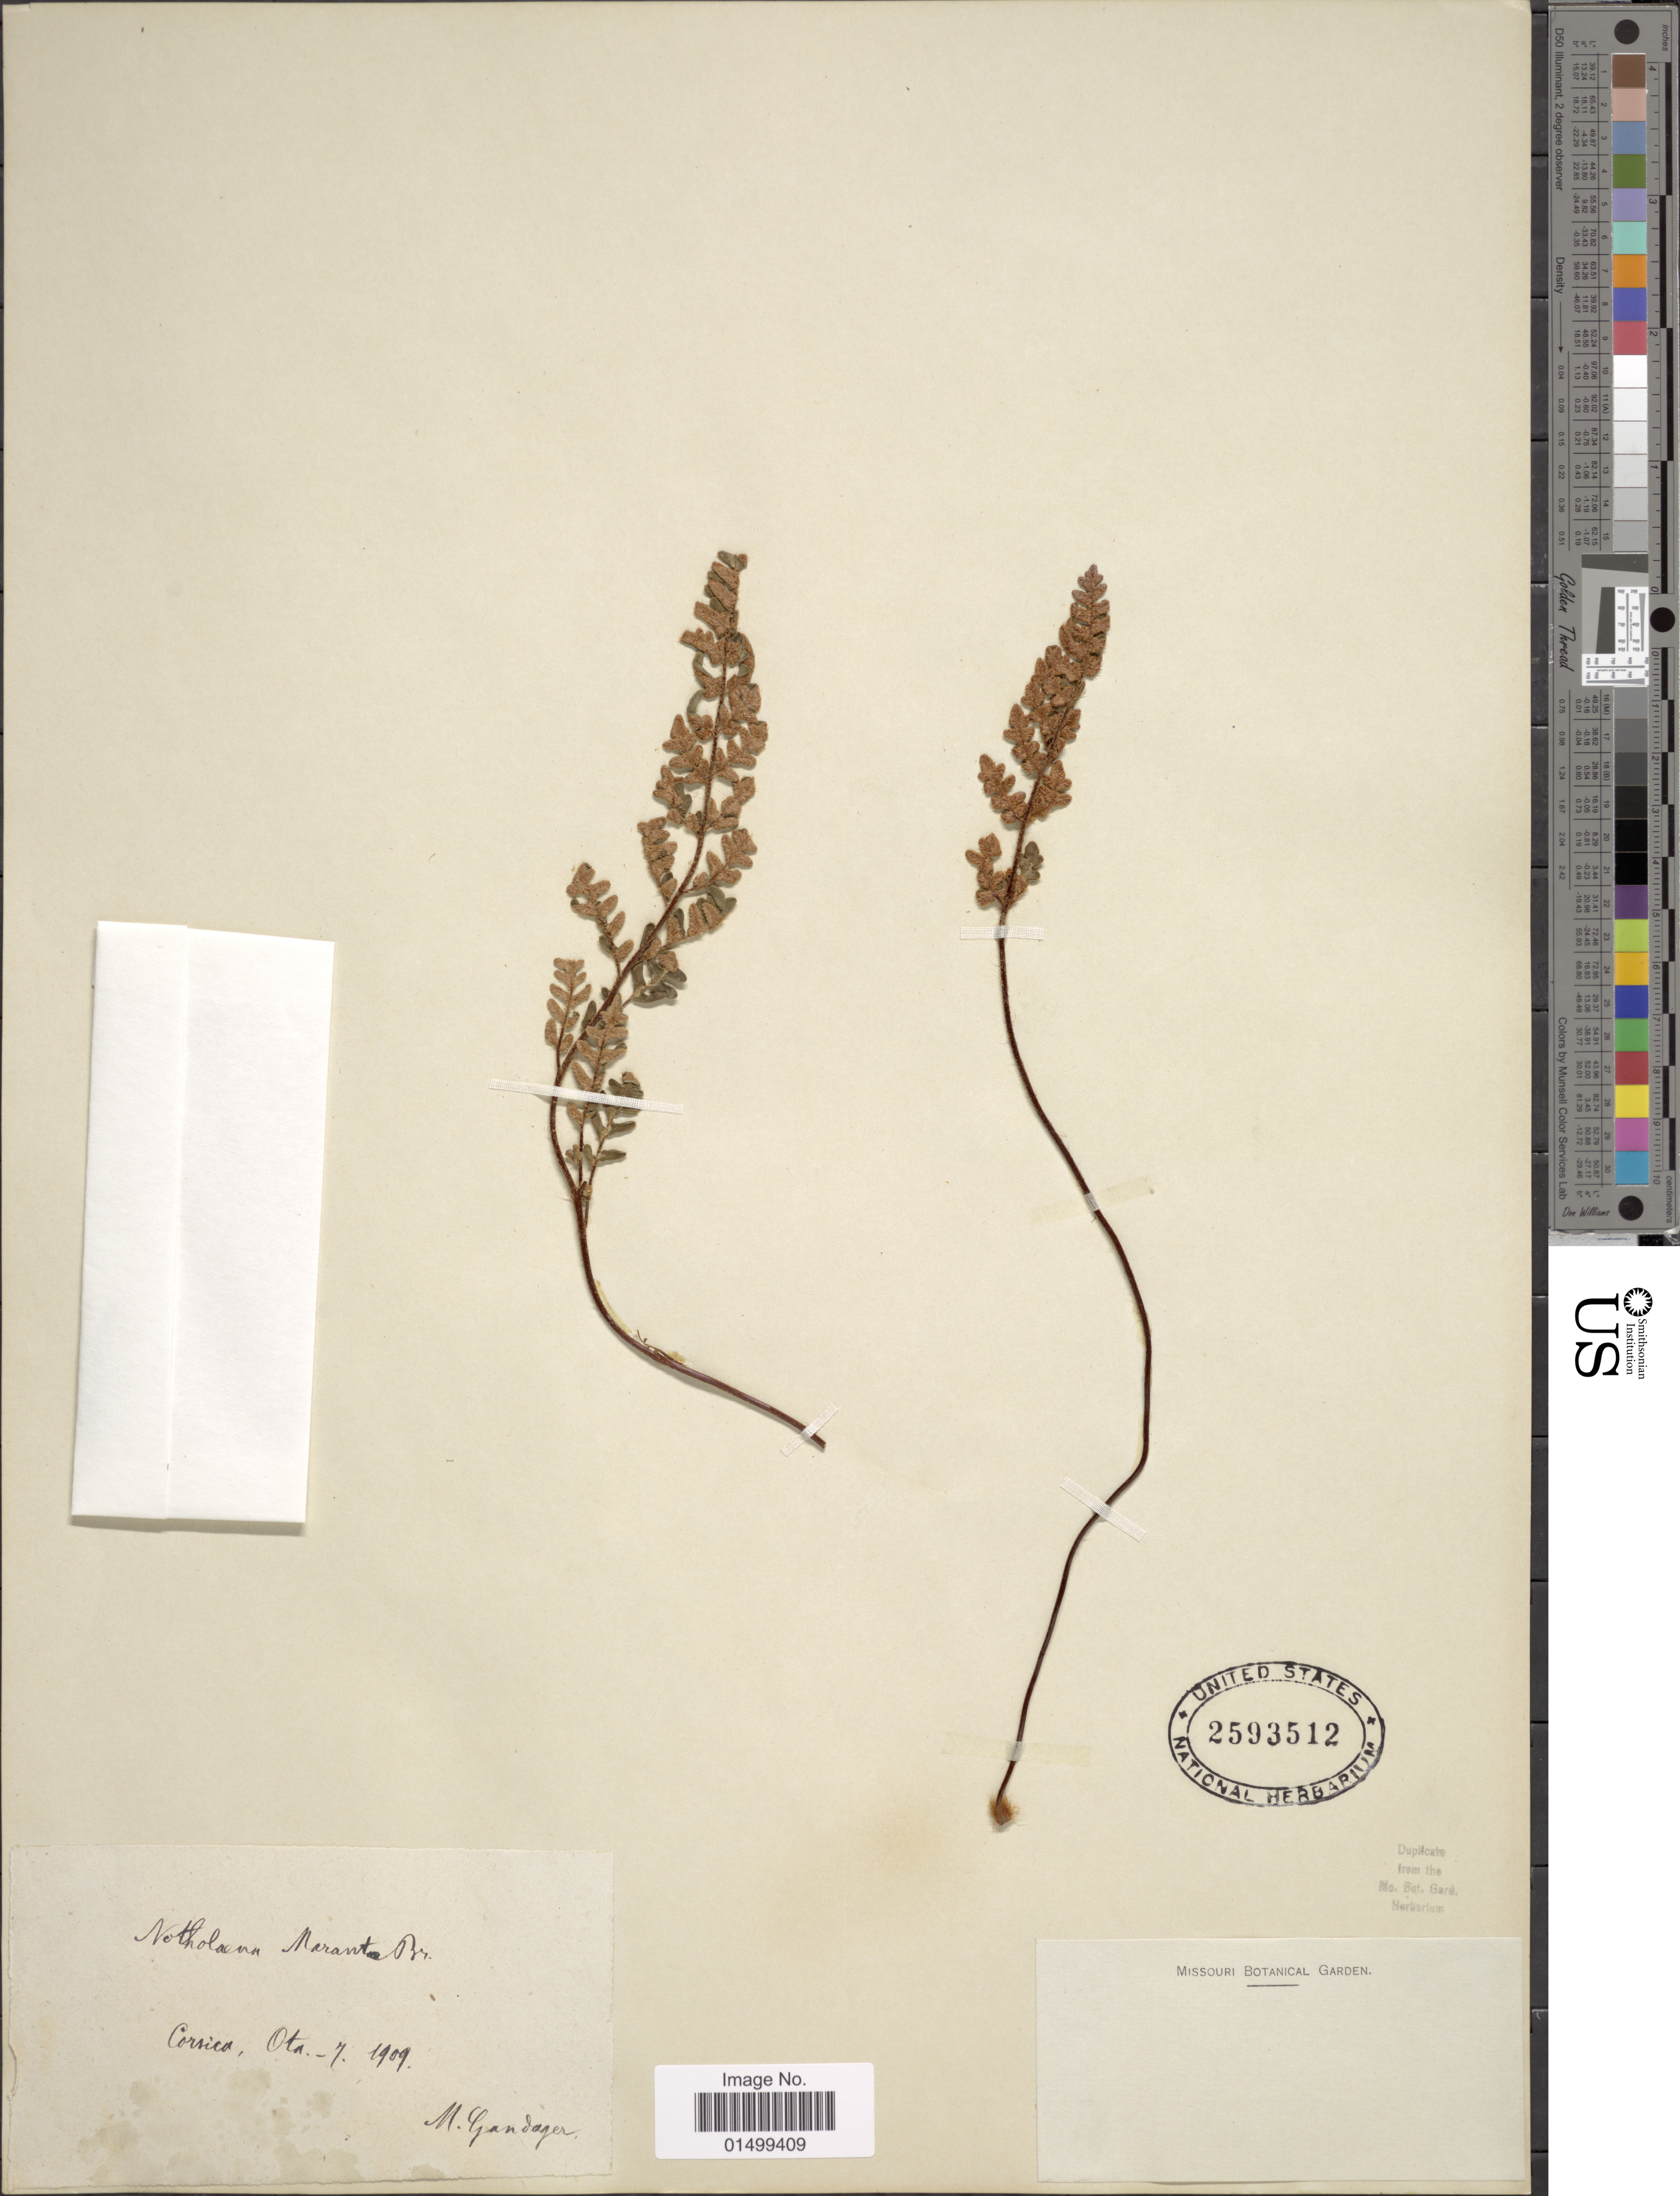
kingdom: Plantae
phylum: Tracheophyta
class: Polypodiopsida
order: Polypodiales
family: Pteridaceae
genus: Cheilanthes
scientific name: Cheilanthes marantae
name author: Domin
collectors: M. Gandoger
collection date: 1909-10-07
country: France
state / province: Corsica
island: Corse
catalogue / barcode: US 2593512